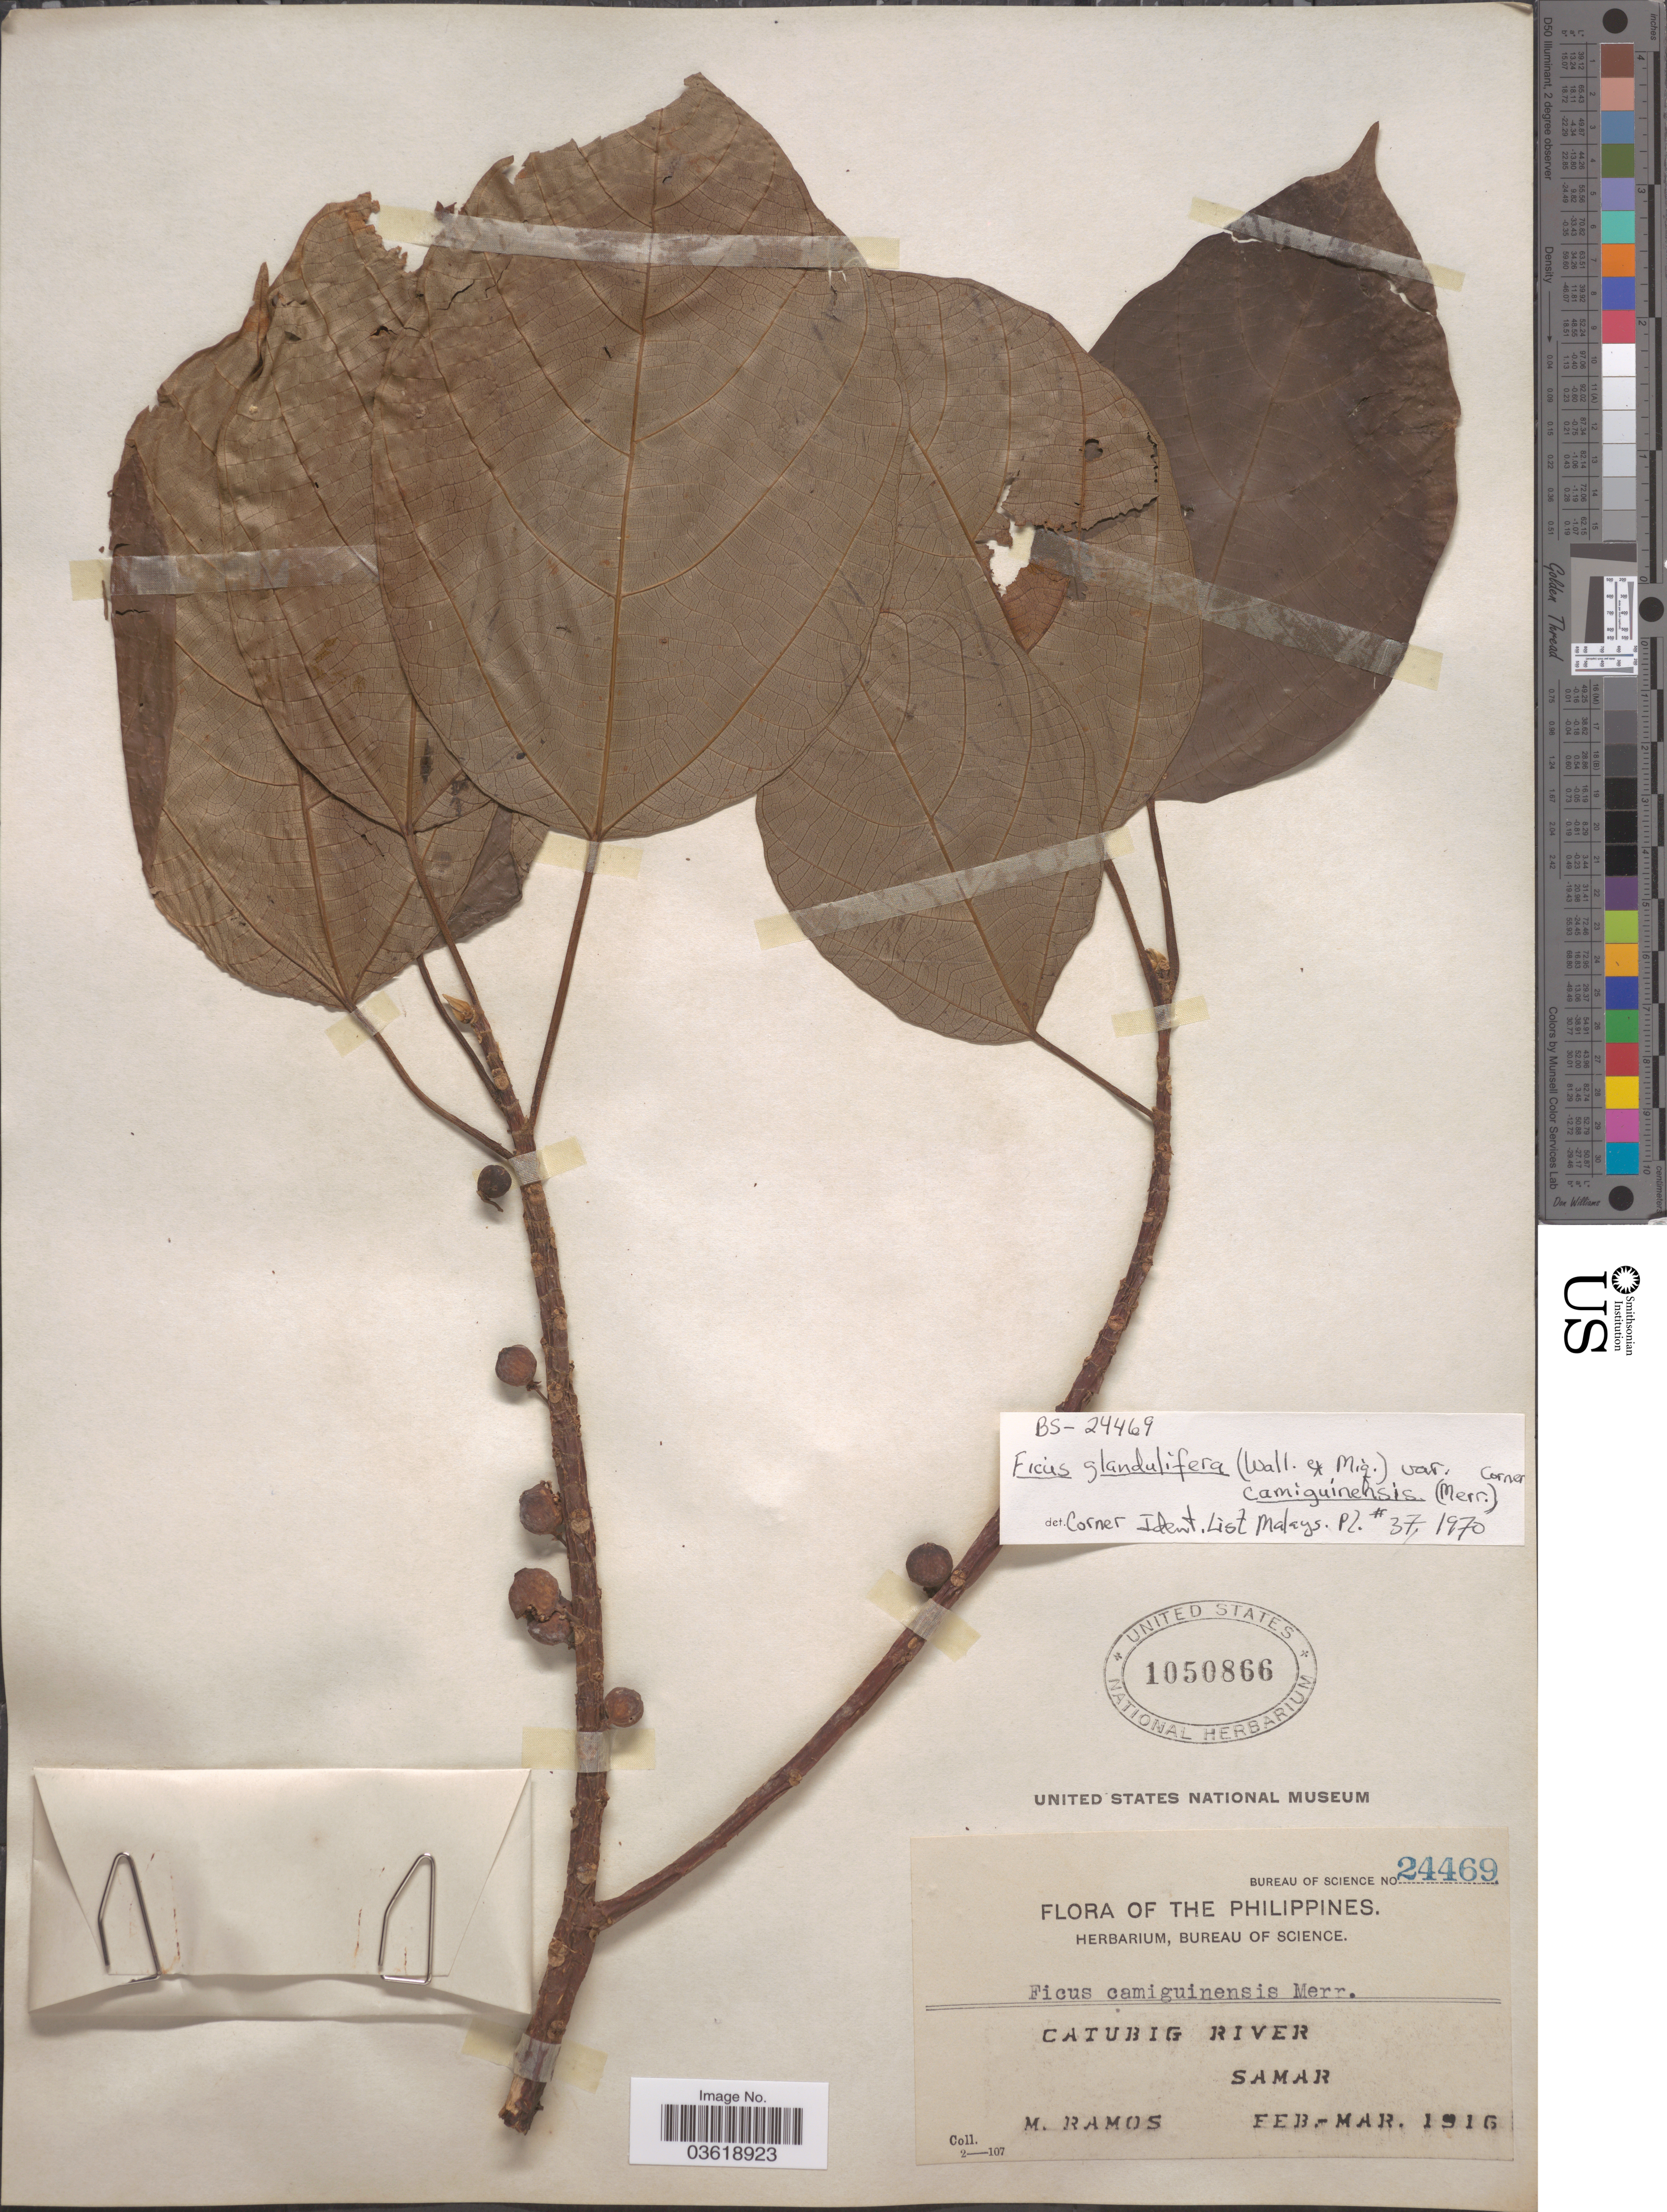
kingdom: Plantae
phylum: Tracheophyta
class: Magnoliopsida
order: Rosales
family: Moraceae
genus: Ficus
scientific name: Ficus glandulifera var. camiguinensis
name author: Corner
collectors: M. Ramos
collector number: Bureau of Science 24469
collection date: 1916-02/1916-03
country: Philippines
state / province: Eastern Visayas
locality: Catubig River. Samar.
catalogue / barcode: US 1050866